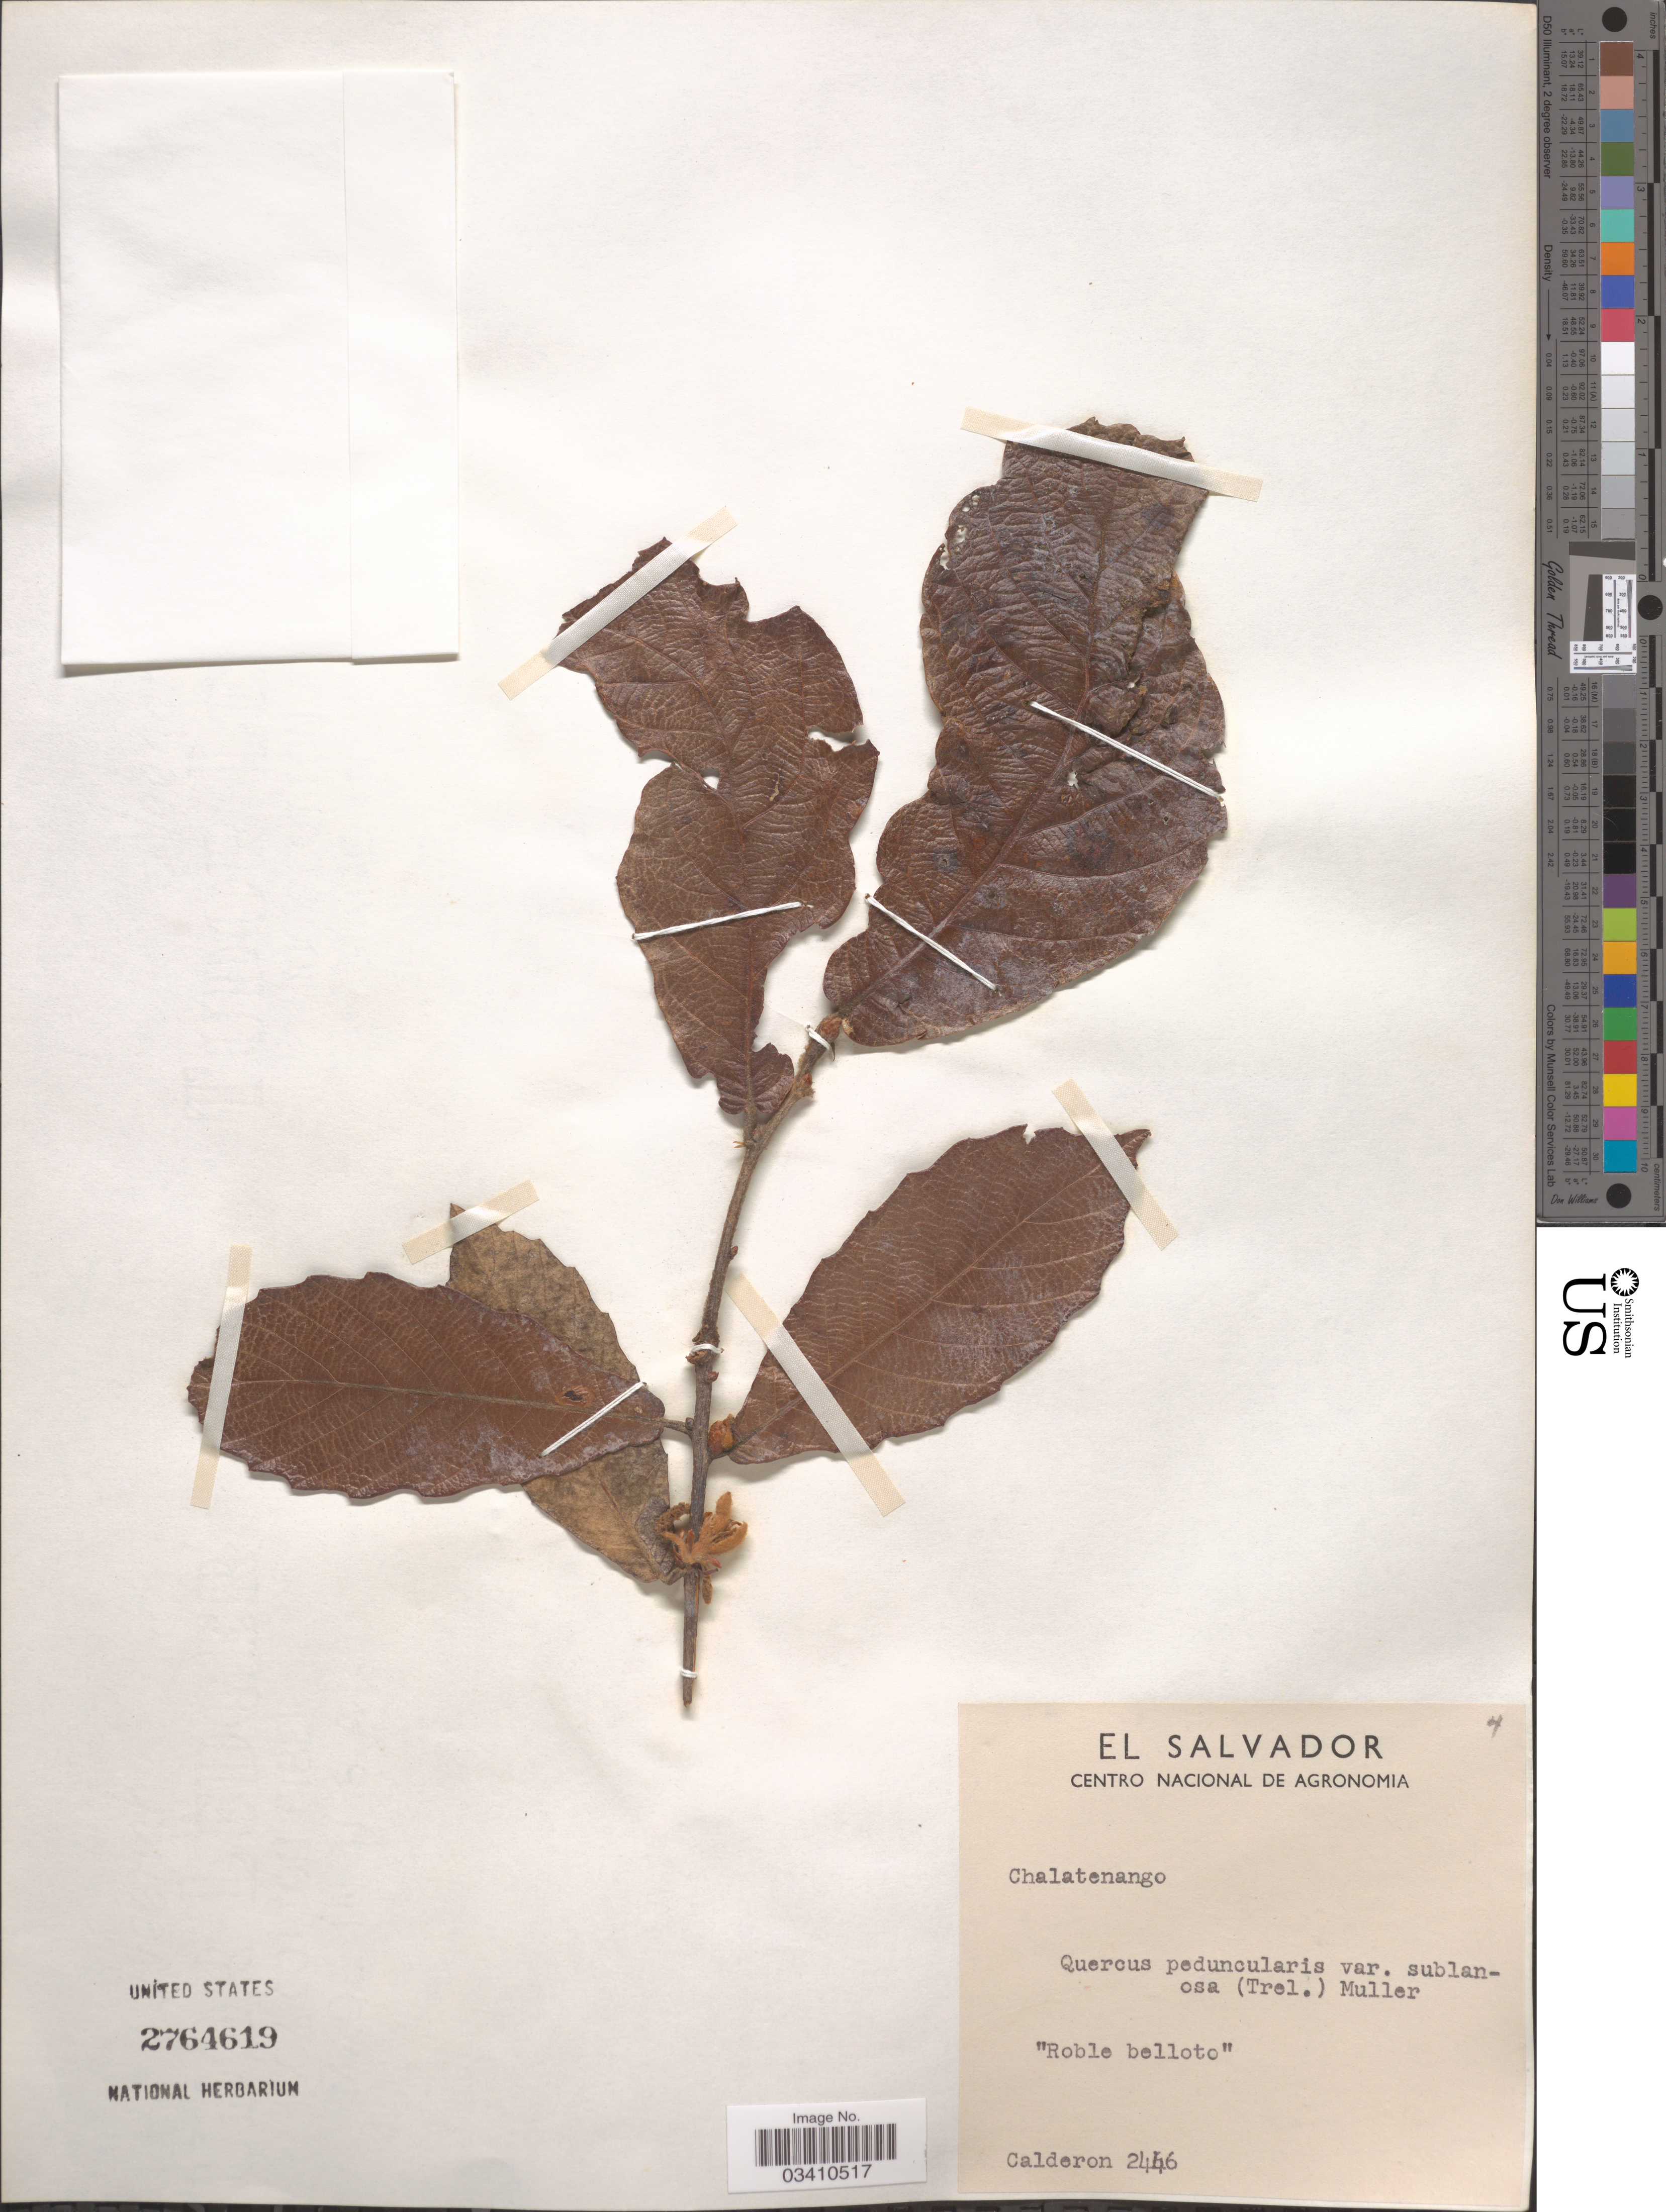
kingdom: Plantae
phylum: Tracheophyta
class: Magnoliopsida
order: Fagales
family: Fagaceae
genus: Quercus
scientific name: Quercus peduncularis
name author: Née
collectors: Calderon, --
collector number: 2446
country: El Salvador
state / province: Chalatenango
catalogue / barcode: US 2764619